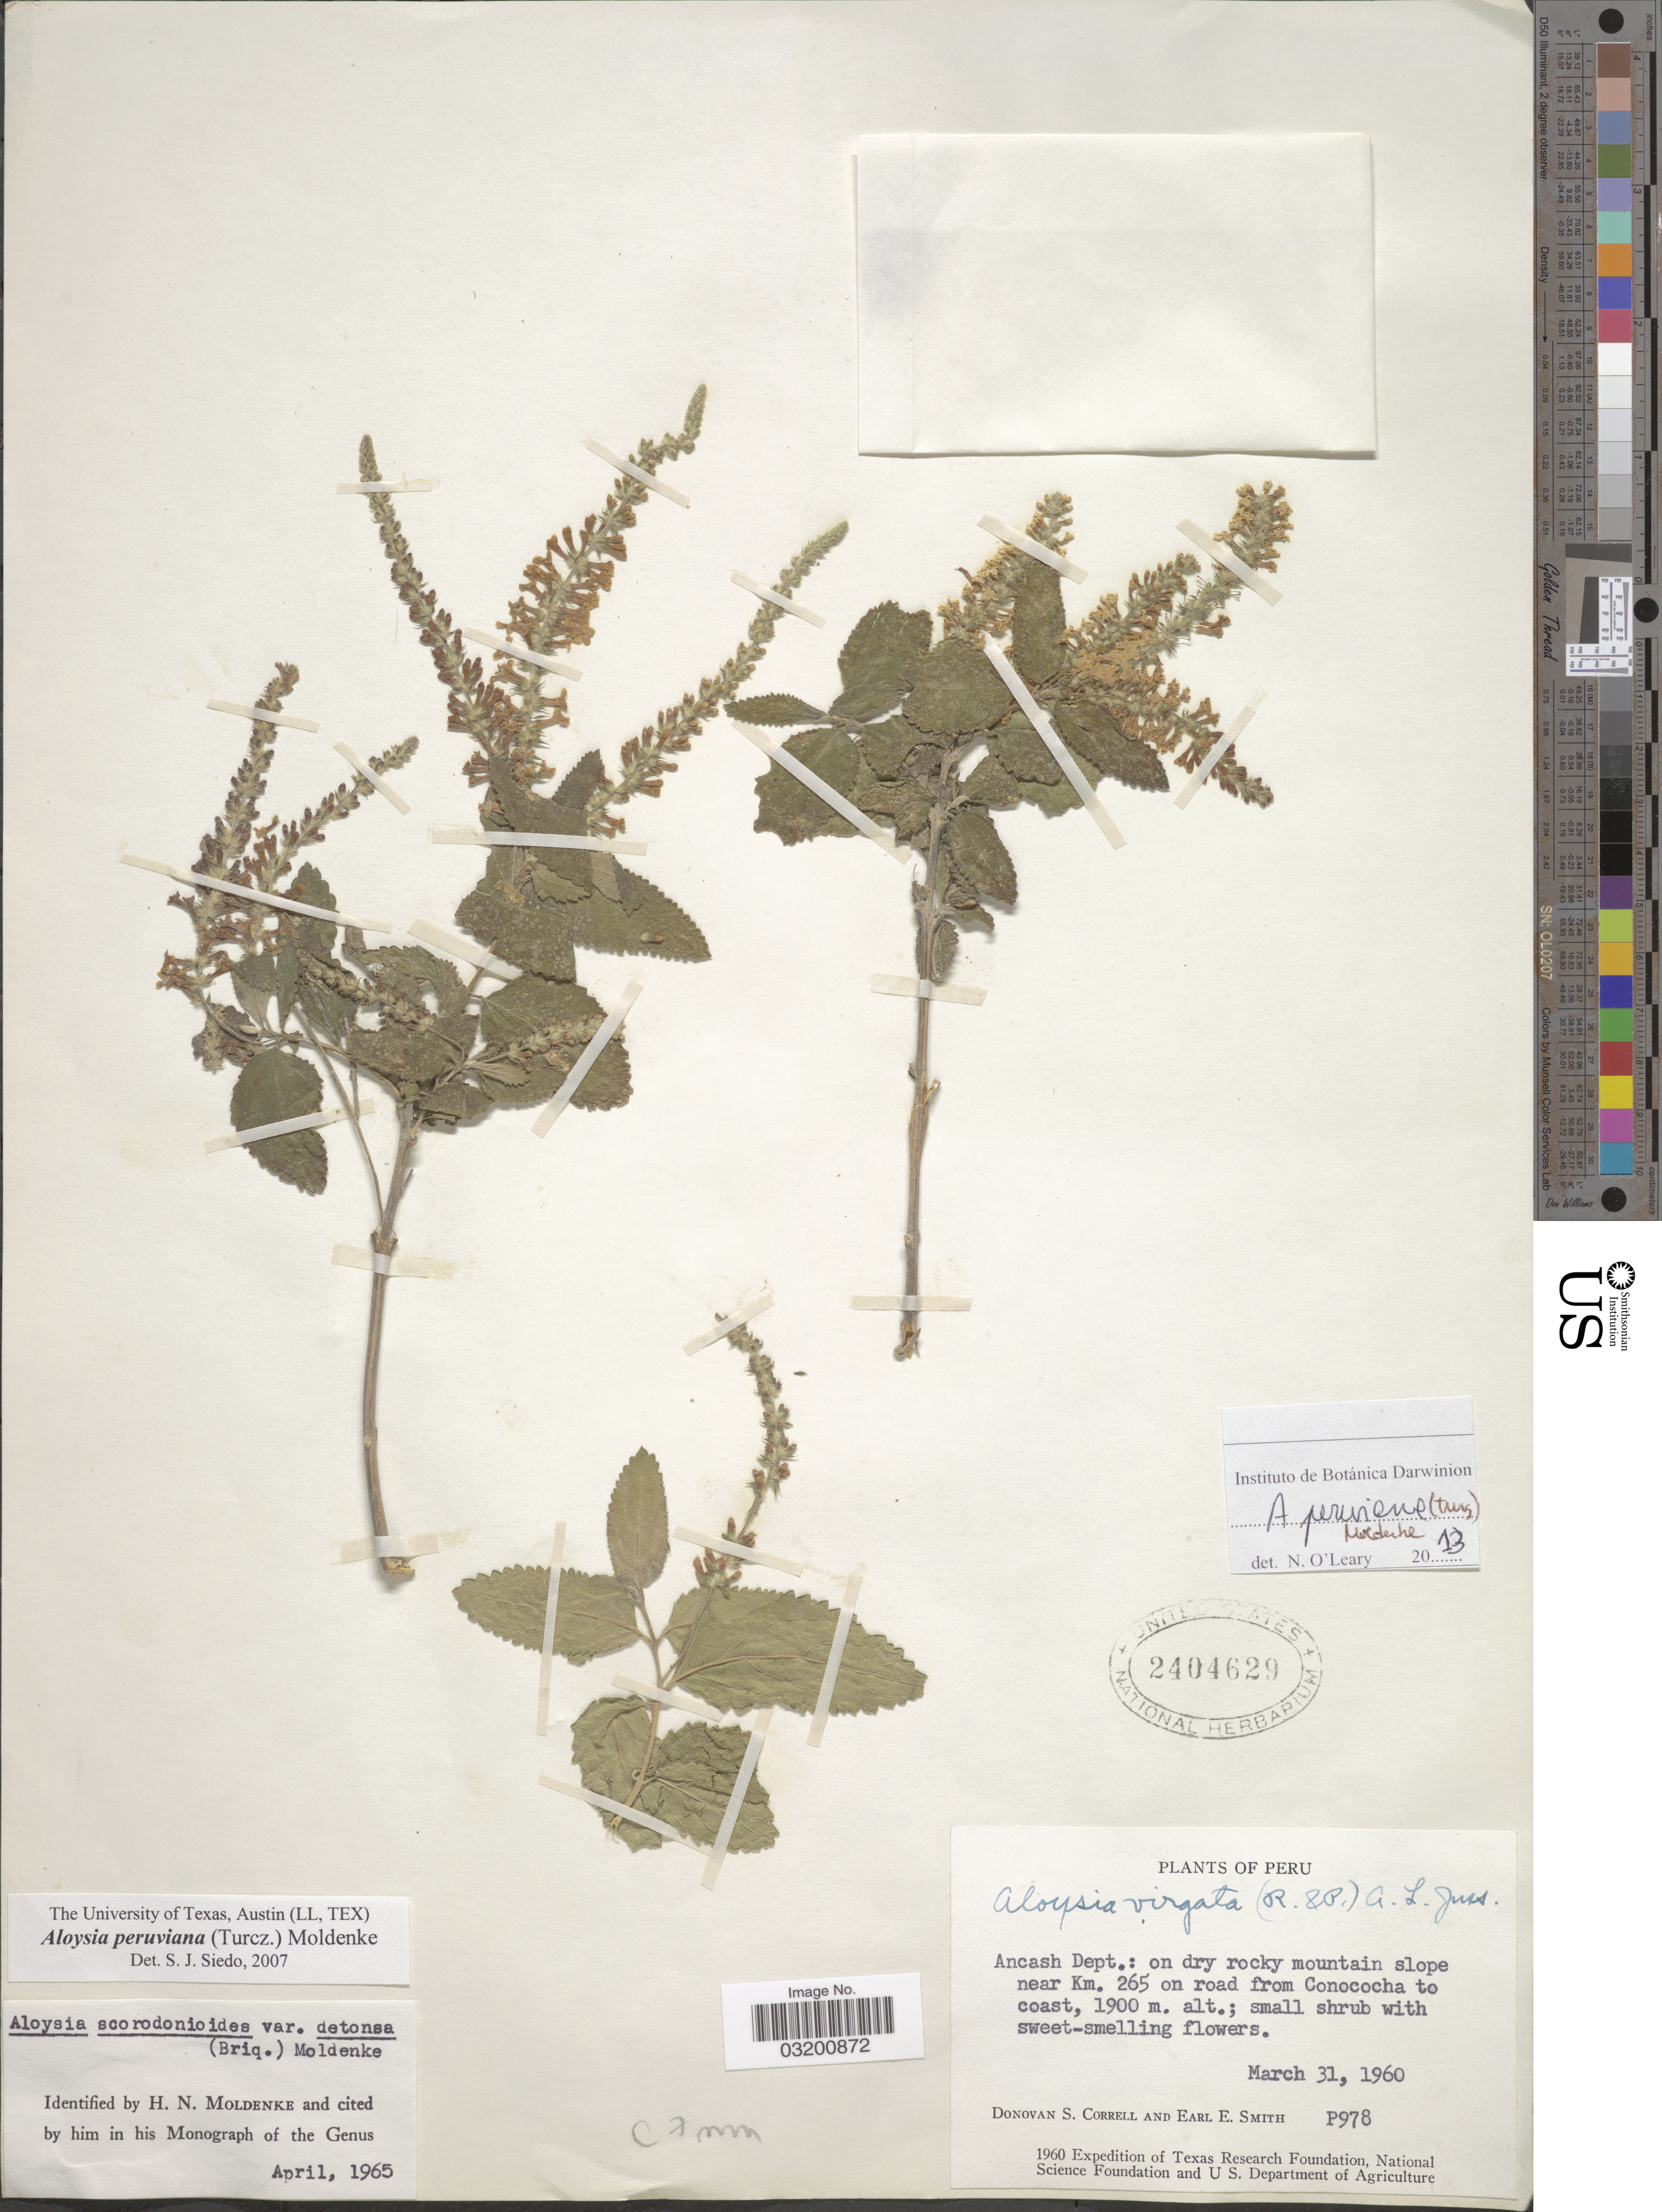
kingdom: Plantae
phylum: Tracheophyta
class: Magnoliopsida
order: Lamiales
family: Verbenaceae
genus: Aloysia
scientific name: Aloysia peruviana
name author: (Turcz.) Moldenke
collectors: D. S. Correll & E. E. Smith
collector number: P978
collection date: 1960-03-31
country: Peru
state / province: Ancash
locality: Ancash Dept.: on dry rocky mountain slope near Km. 265 on road from Conococha to coast.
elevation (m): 1900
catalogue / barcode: US 2404629